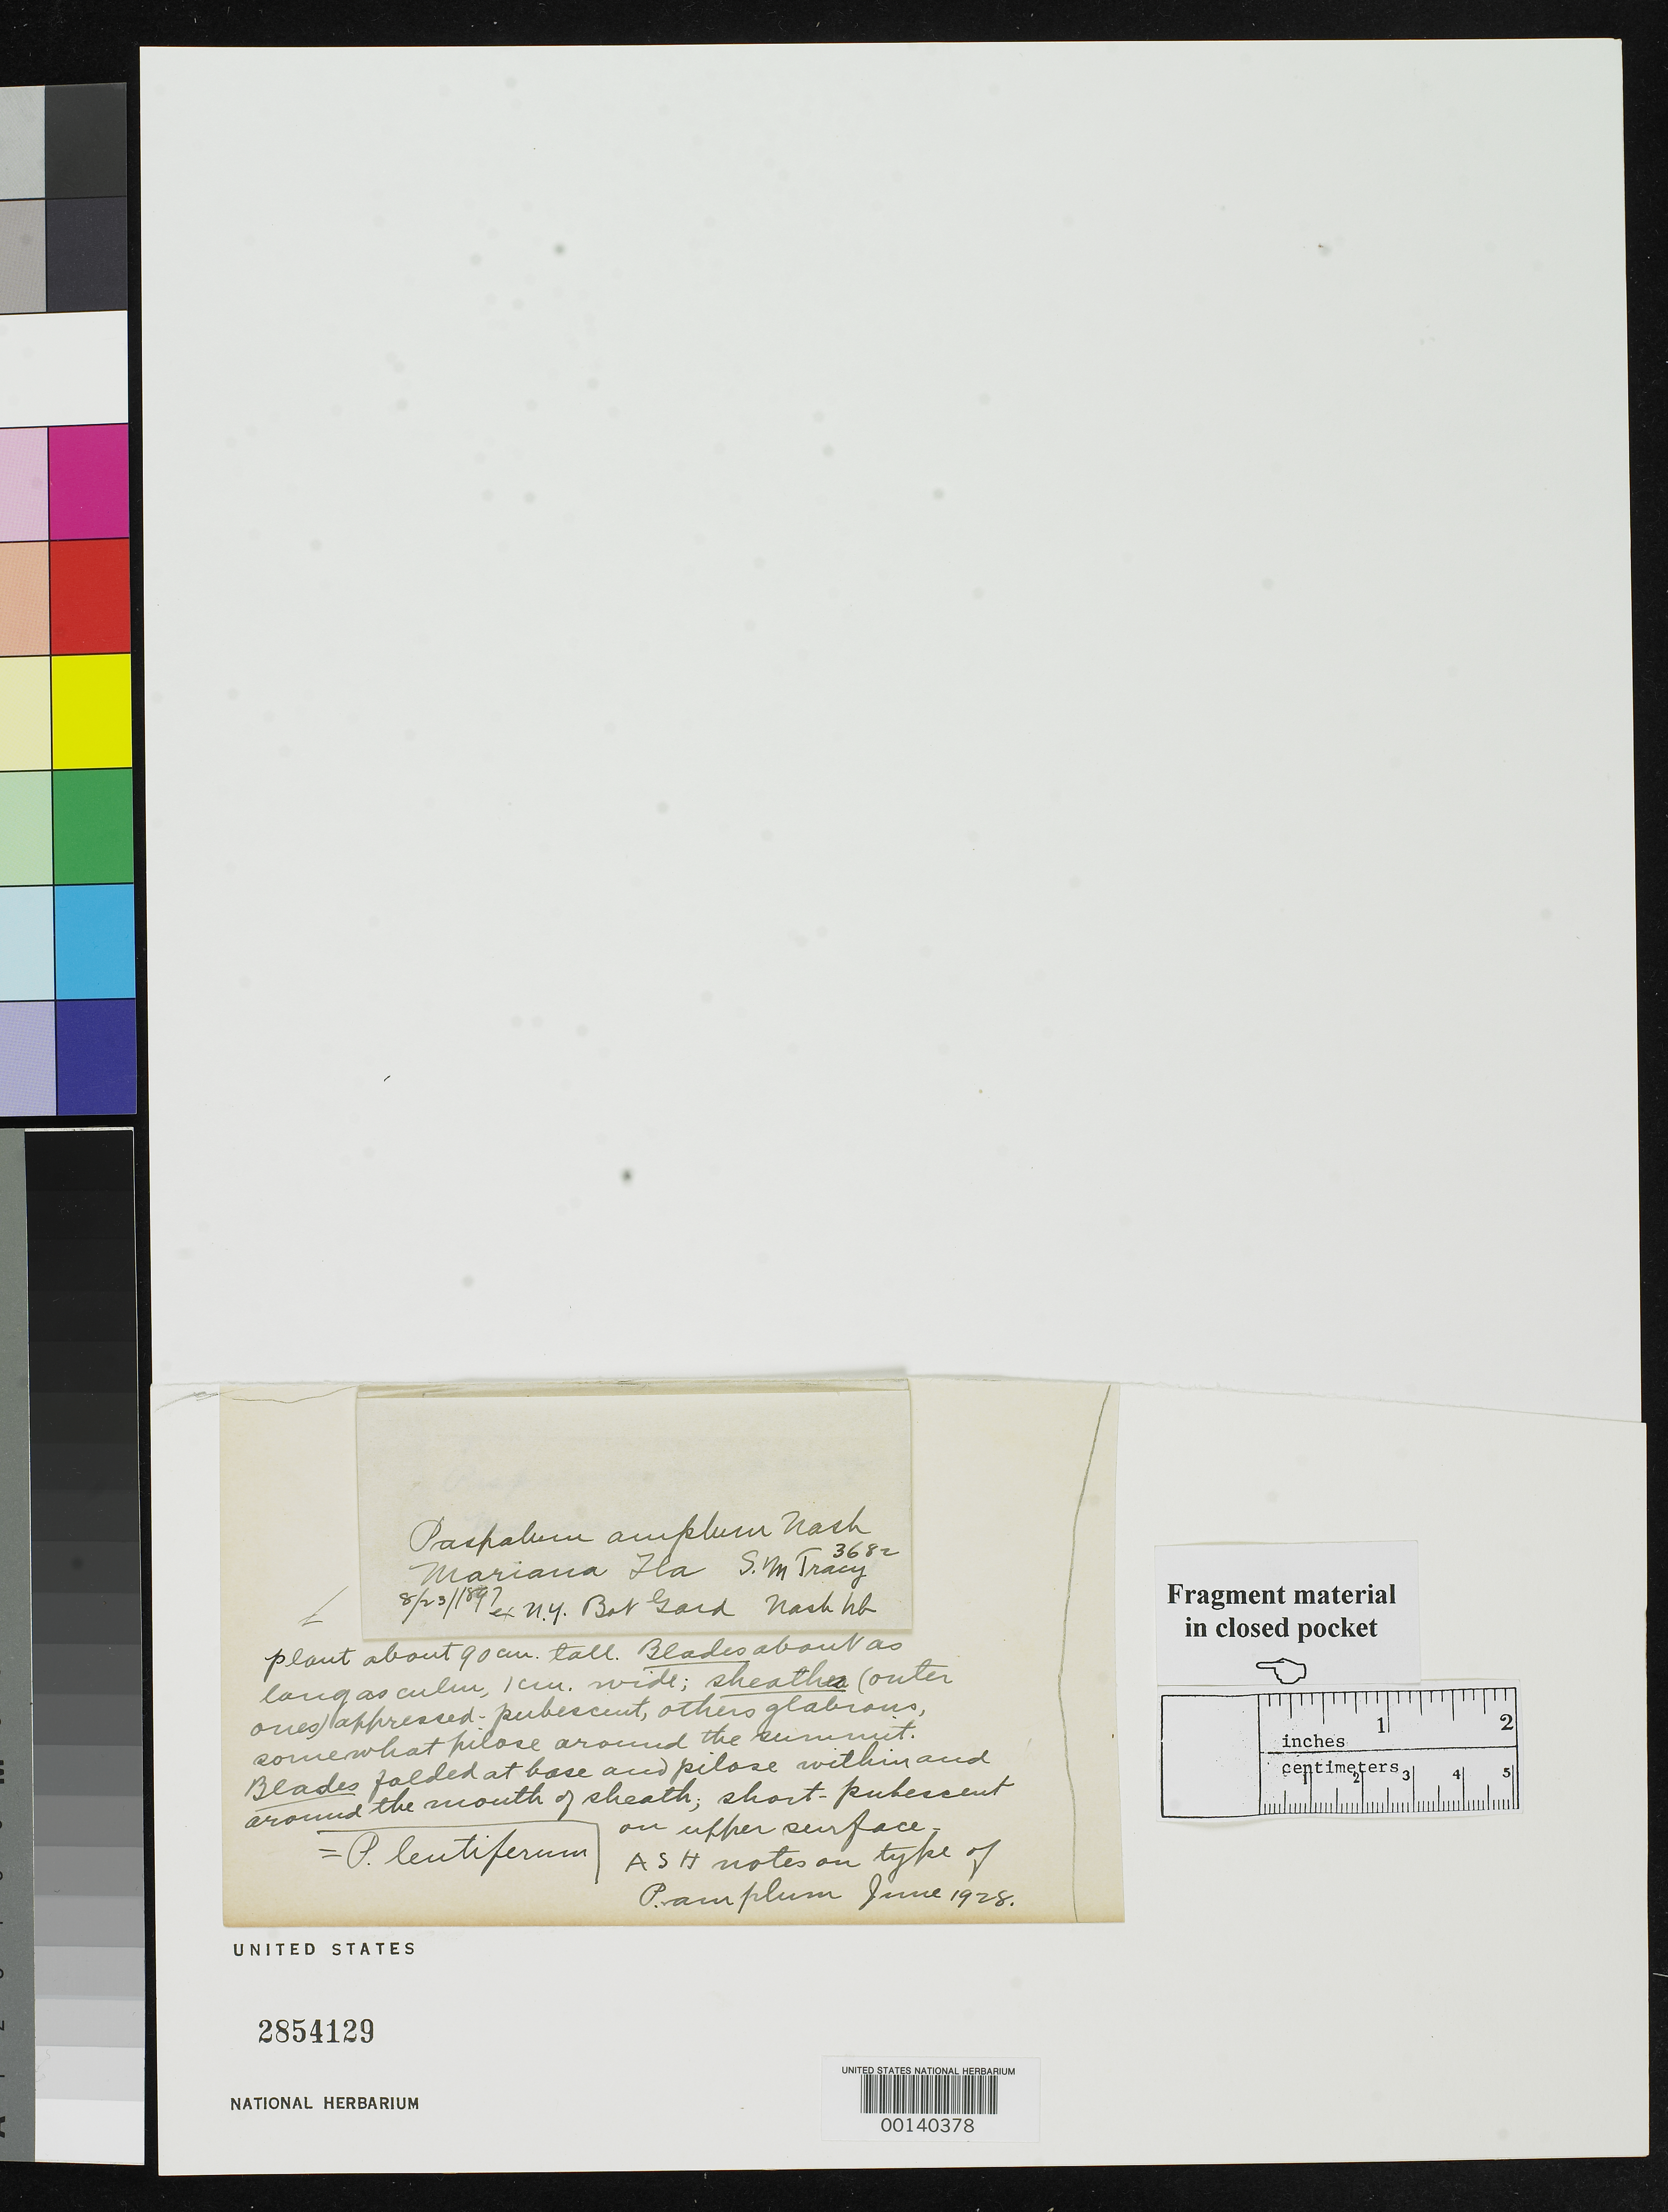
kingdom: Plantae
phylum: Tracheophyta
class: Liliopsida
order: Poales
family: Poaceae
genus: Paspalum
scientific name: Paspalum amplum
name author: Nash in Small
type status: Type Fragment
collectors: S. M. Tracy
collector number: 3682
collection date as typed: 23 Aug 1897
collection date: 1897-08-23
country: United States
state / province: Florida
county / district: Jackson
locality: Marianna.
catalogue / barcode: US 2854129